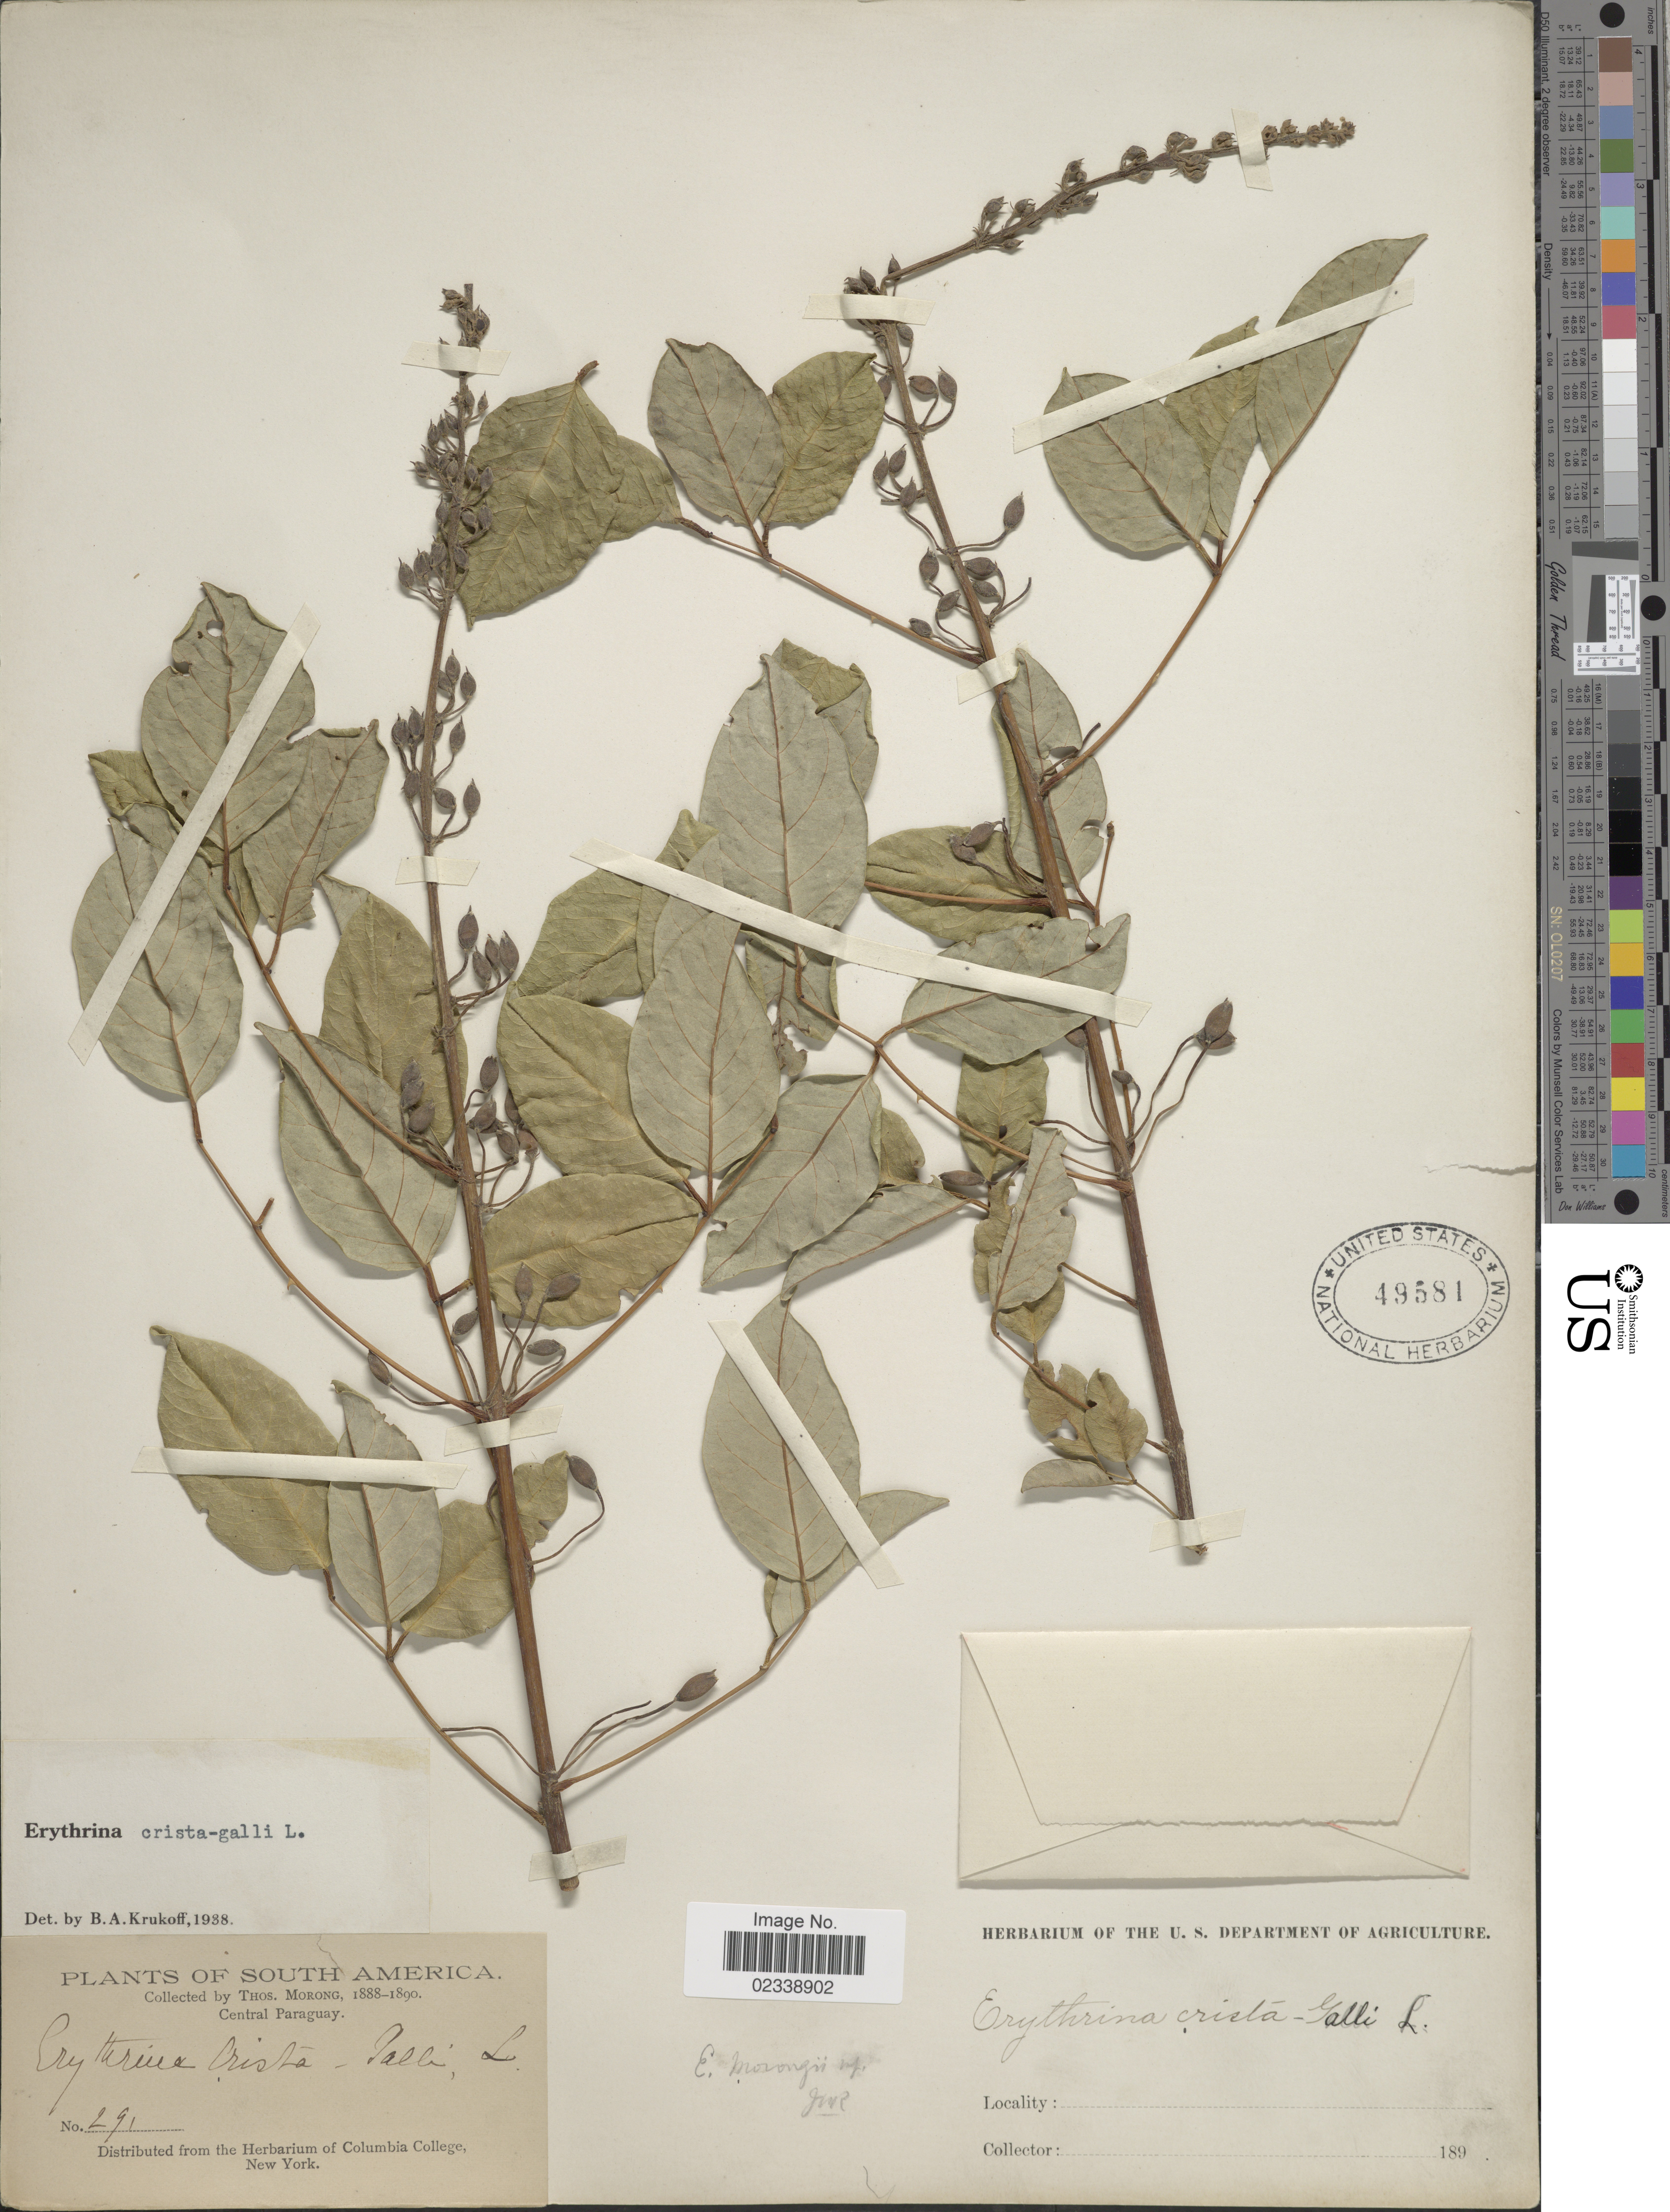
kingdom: Plantae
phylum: Tracheophyta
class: Magnoliopsida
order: Fabales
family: Fabaceae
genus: Erythrina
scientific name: Erythrina crista-galli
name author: L.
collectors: ex herb. T. Morong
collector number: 291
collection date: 1888/1890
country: Paraguay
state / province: Central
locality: Central Paraguay.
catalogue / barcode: US 49581